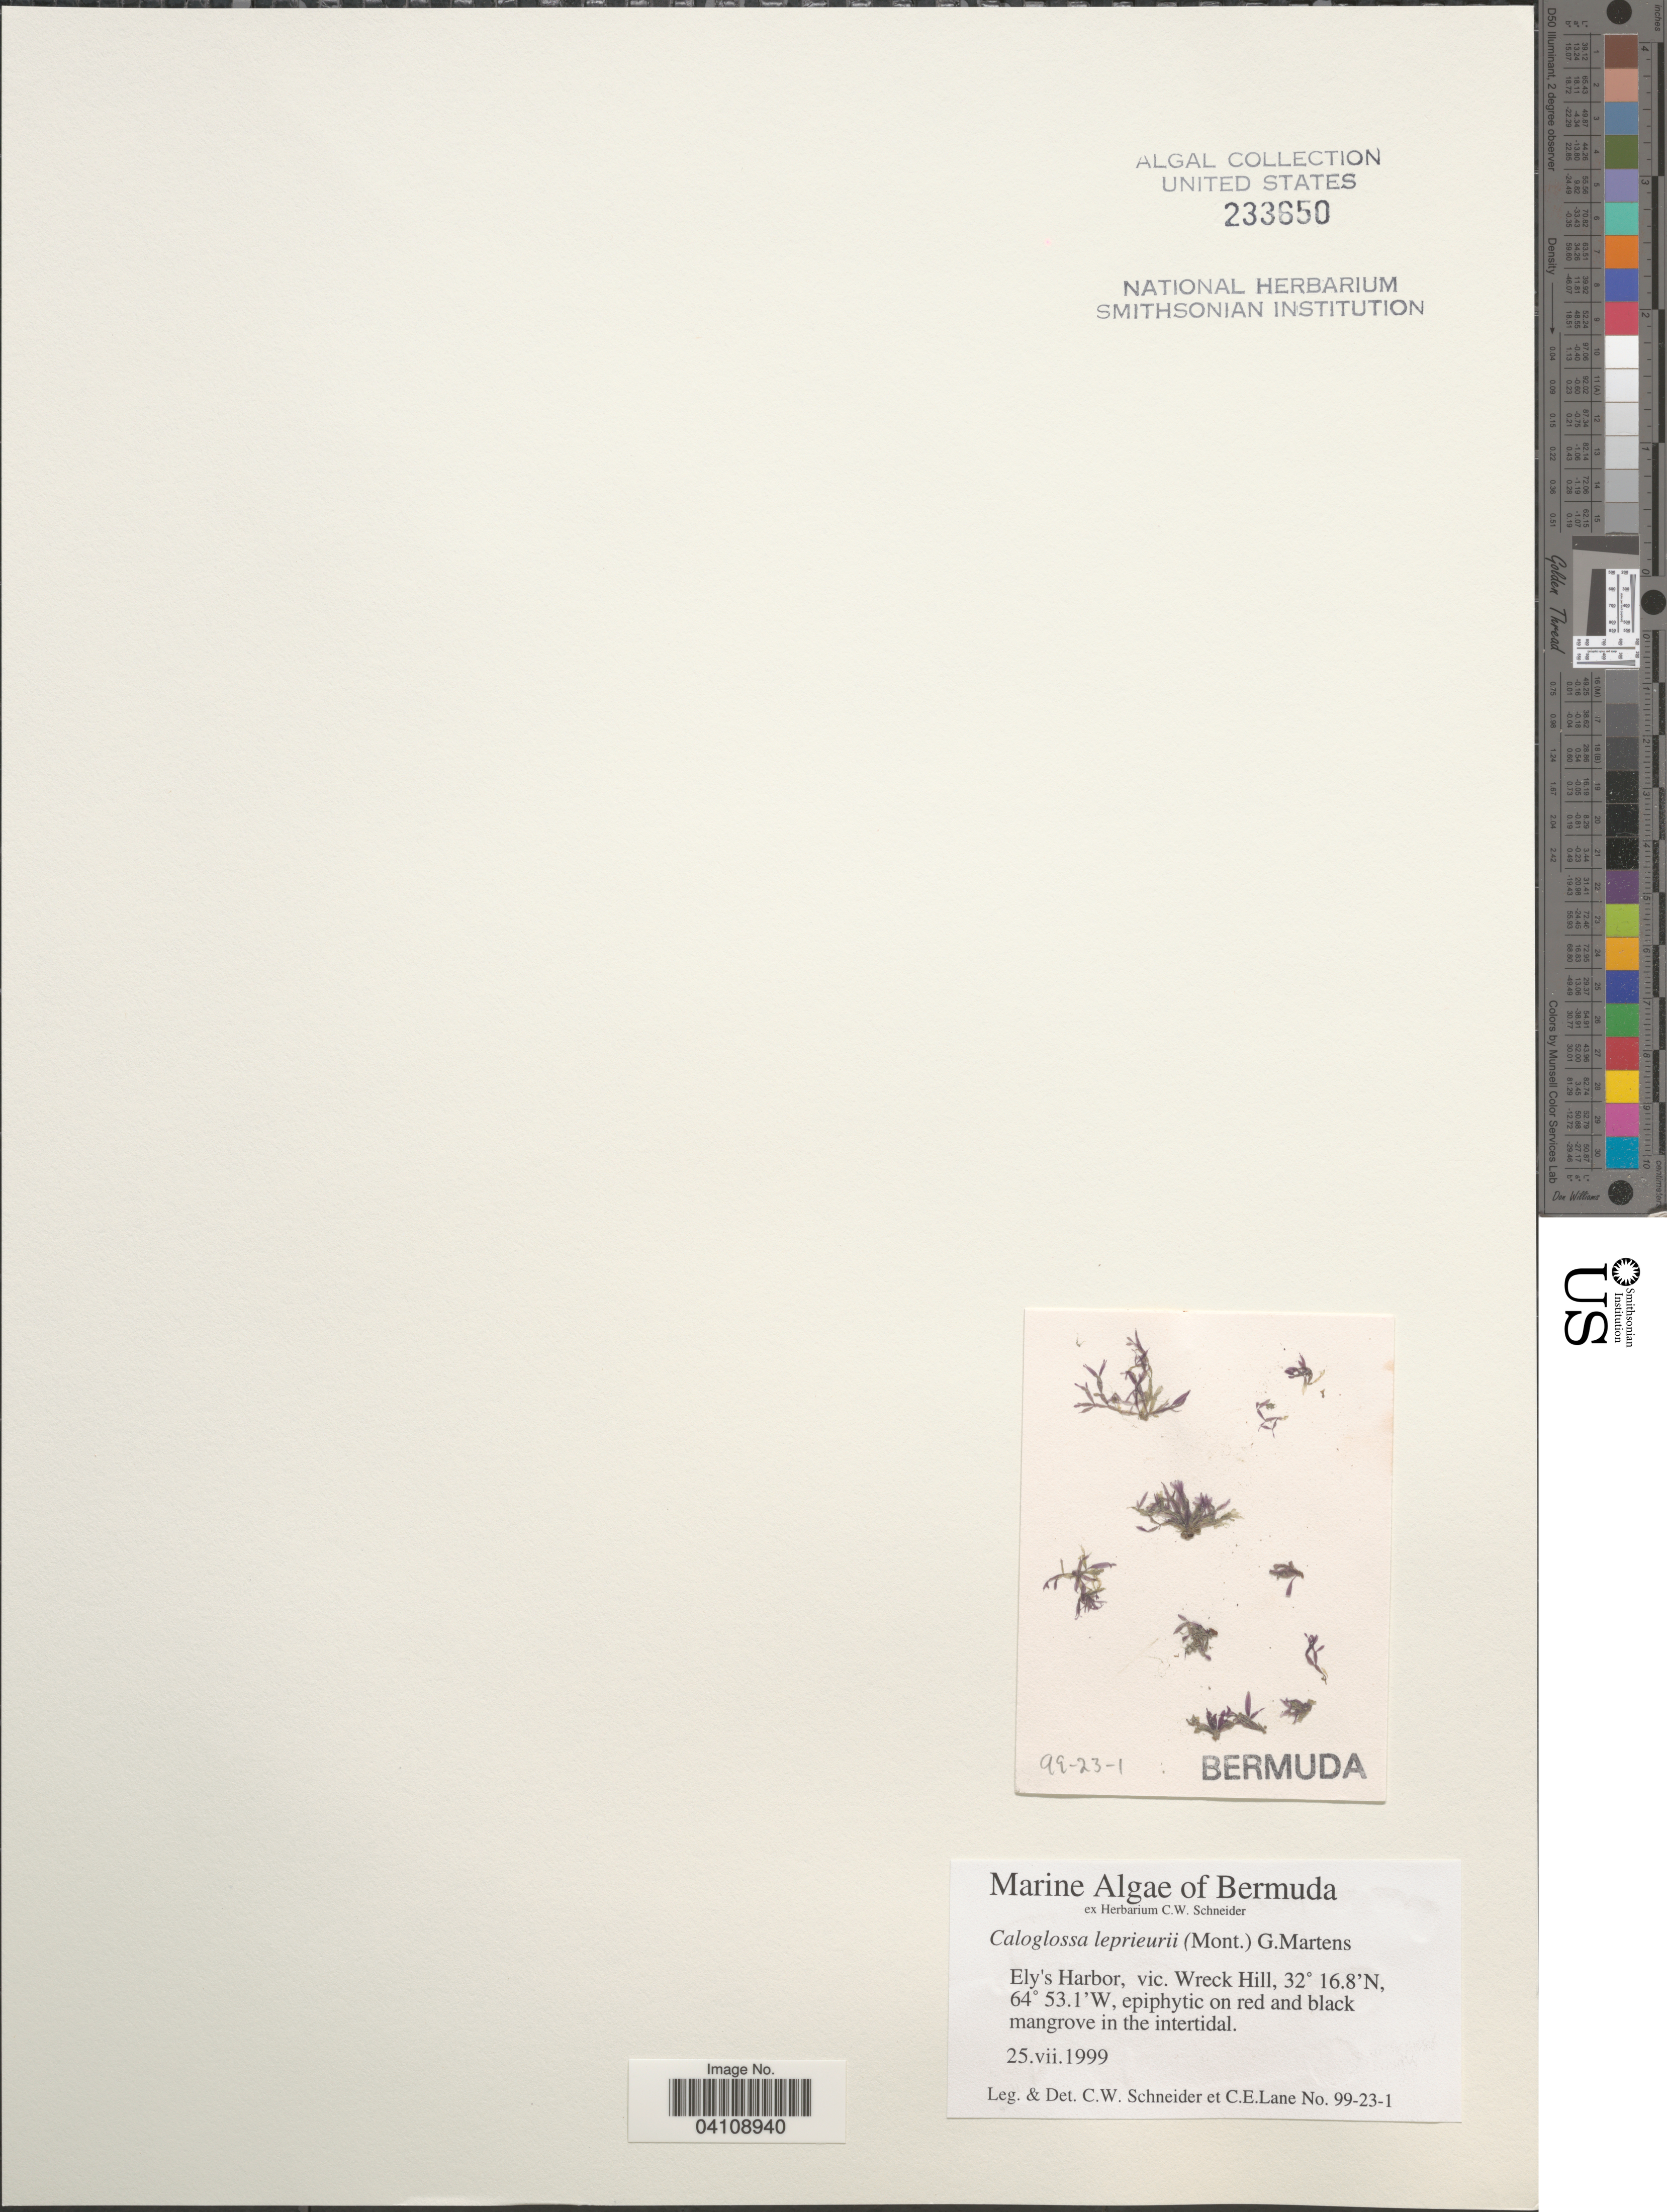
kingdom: Plantae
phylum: Rhodophyta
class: Florideophyceae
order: Ceramiales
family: Delesseriaceae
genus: Caloglossa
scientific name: Caloglossa leprieurii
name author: (Mont.) G. Martens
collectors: C. W.Schneider & C. E. Lane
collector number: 99-23-1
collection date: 1999-07-25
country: Bermuda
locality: Ely's Harbor, vic. Wreck Hill.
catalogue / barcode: US 233650